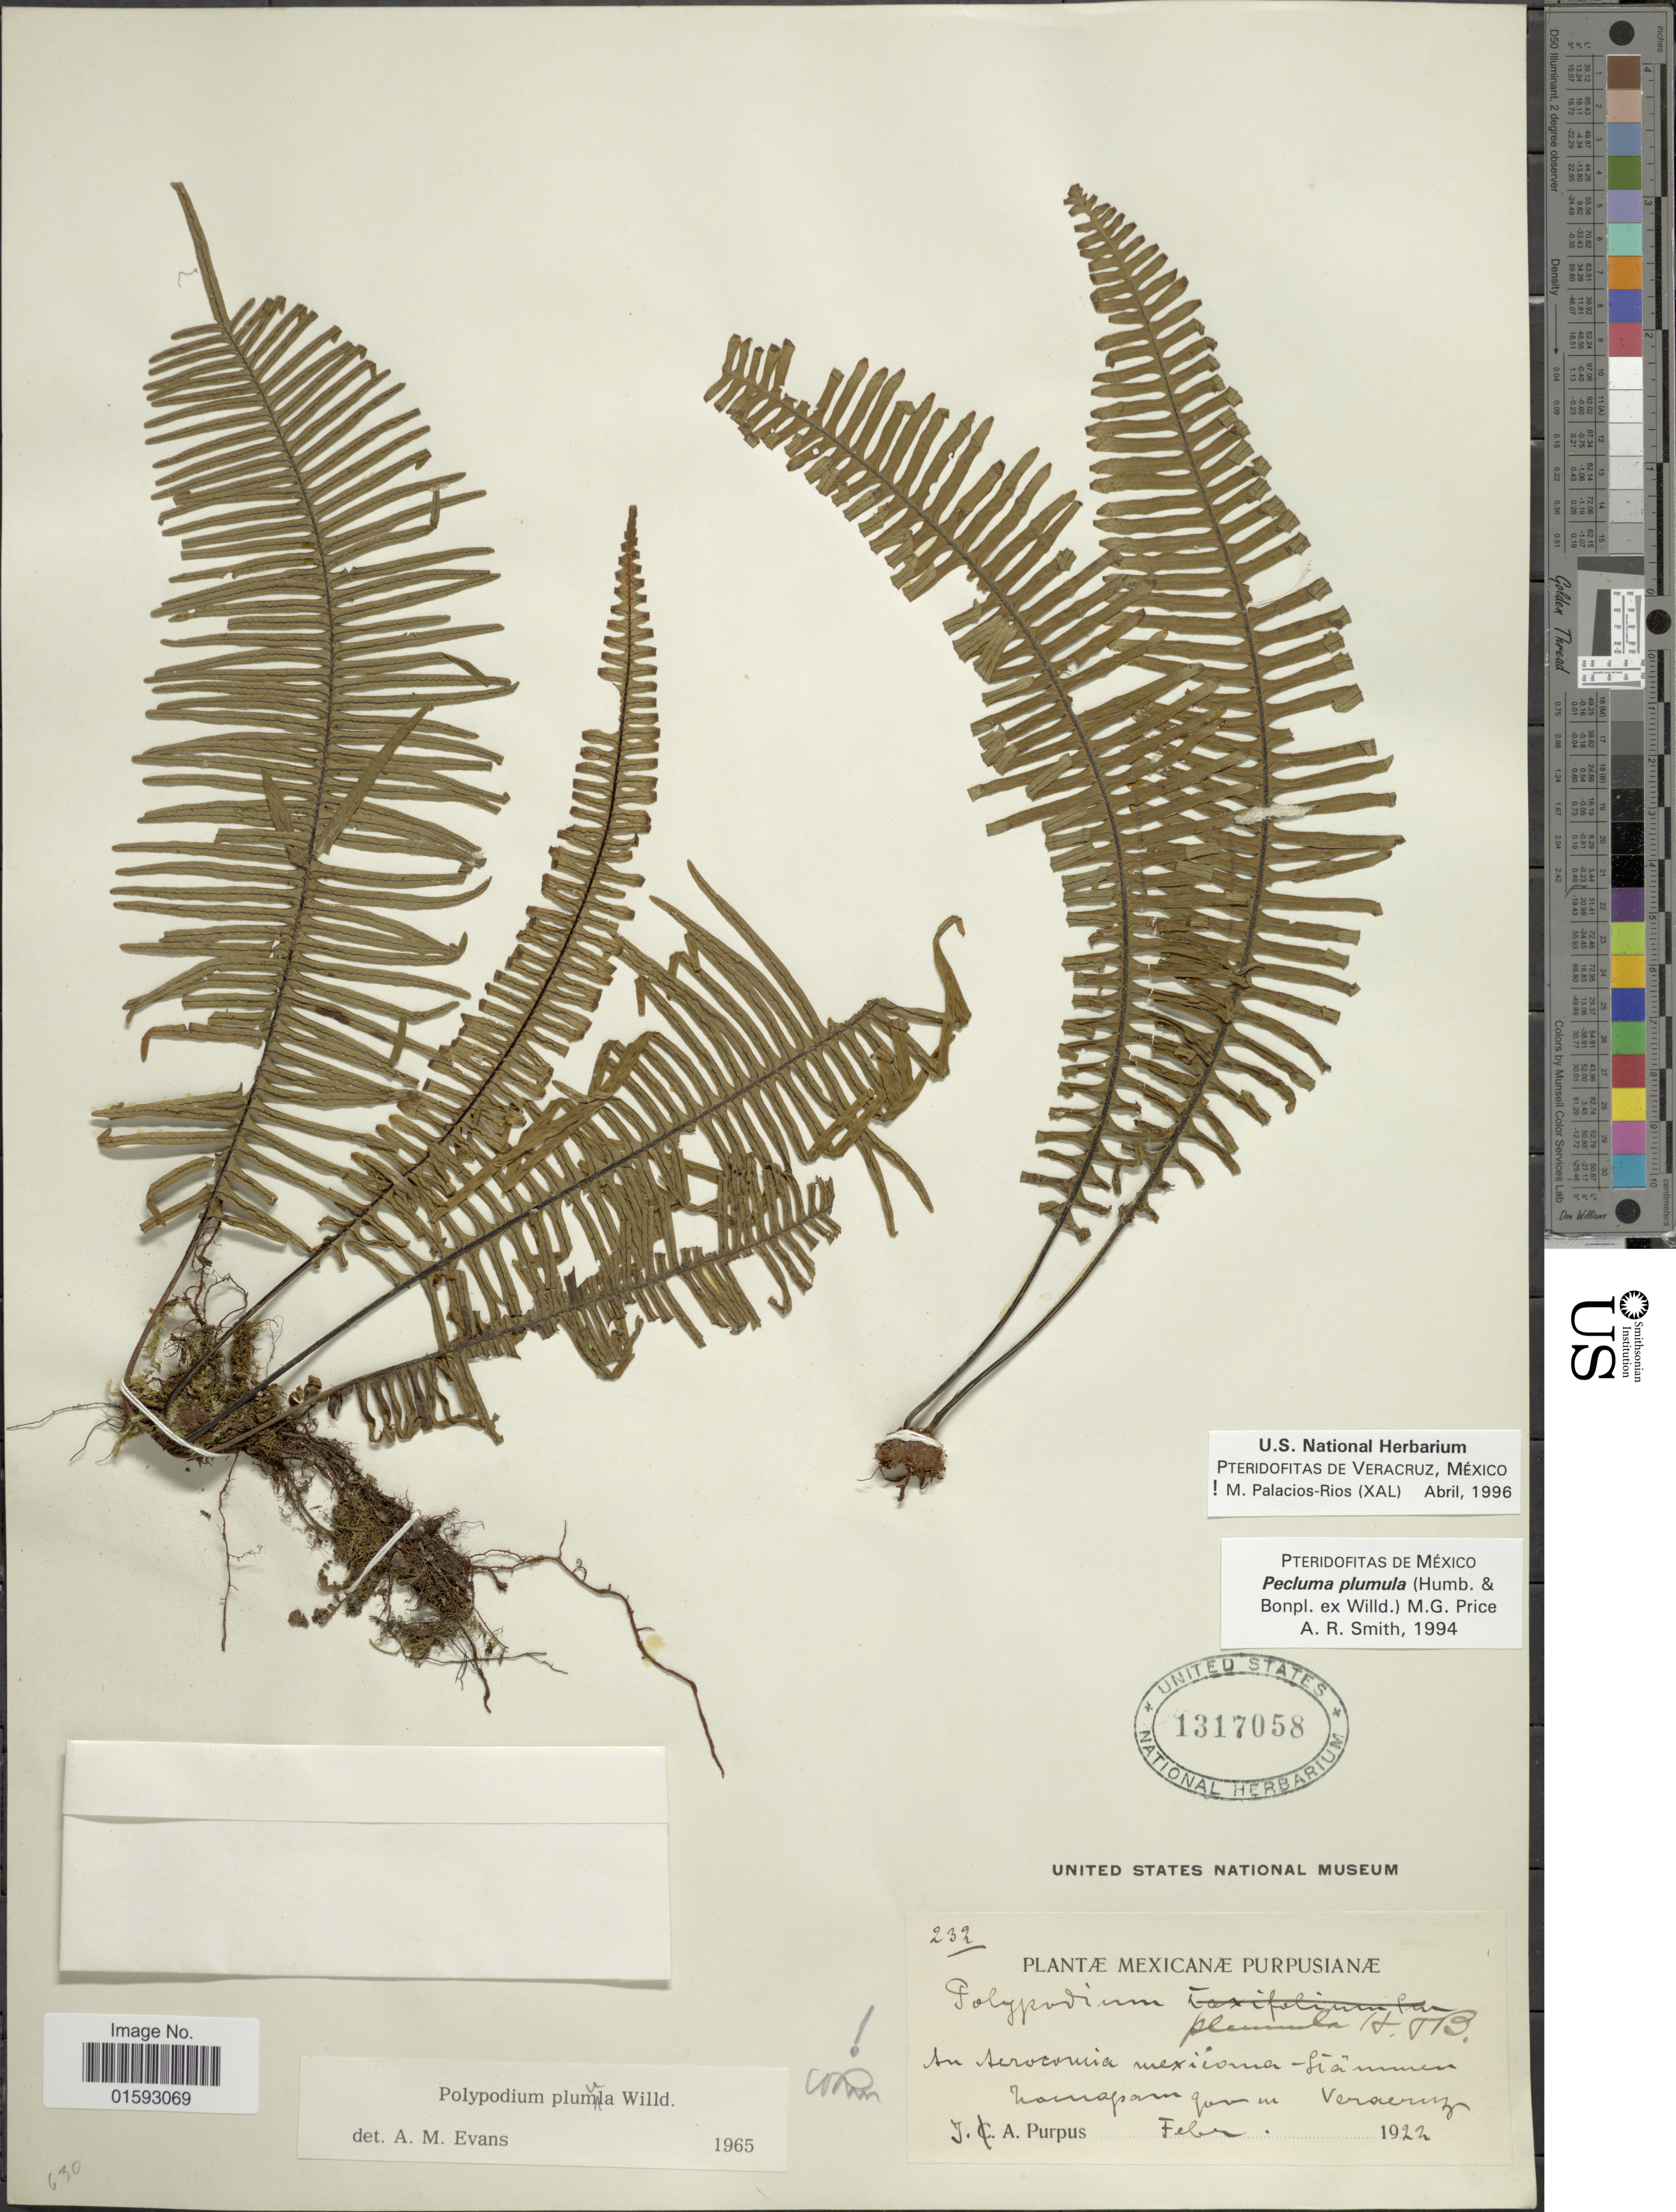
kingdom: Plantae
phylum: Tracheophyta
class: Polypodiopsida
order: Polypodiales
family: Polypodiaceae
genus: Pecluma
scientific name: Pecluma plumula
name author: (Humb. & Bonpl. ex Willd.) M.G. Price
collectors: J. A. Purpus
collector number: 232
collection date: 1922-02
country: Mexico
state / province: Veracruz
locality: In aerocomia mexicoma Siammen Zacuapan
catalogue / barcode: US 1317058